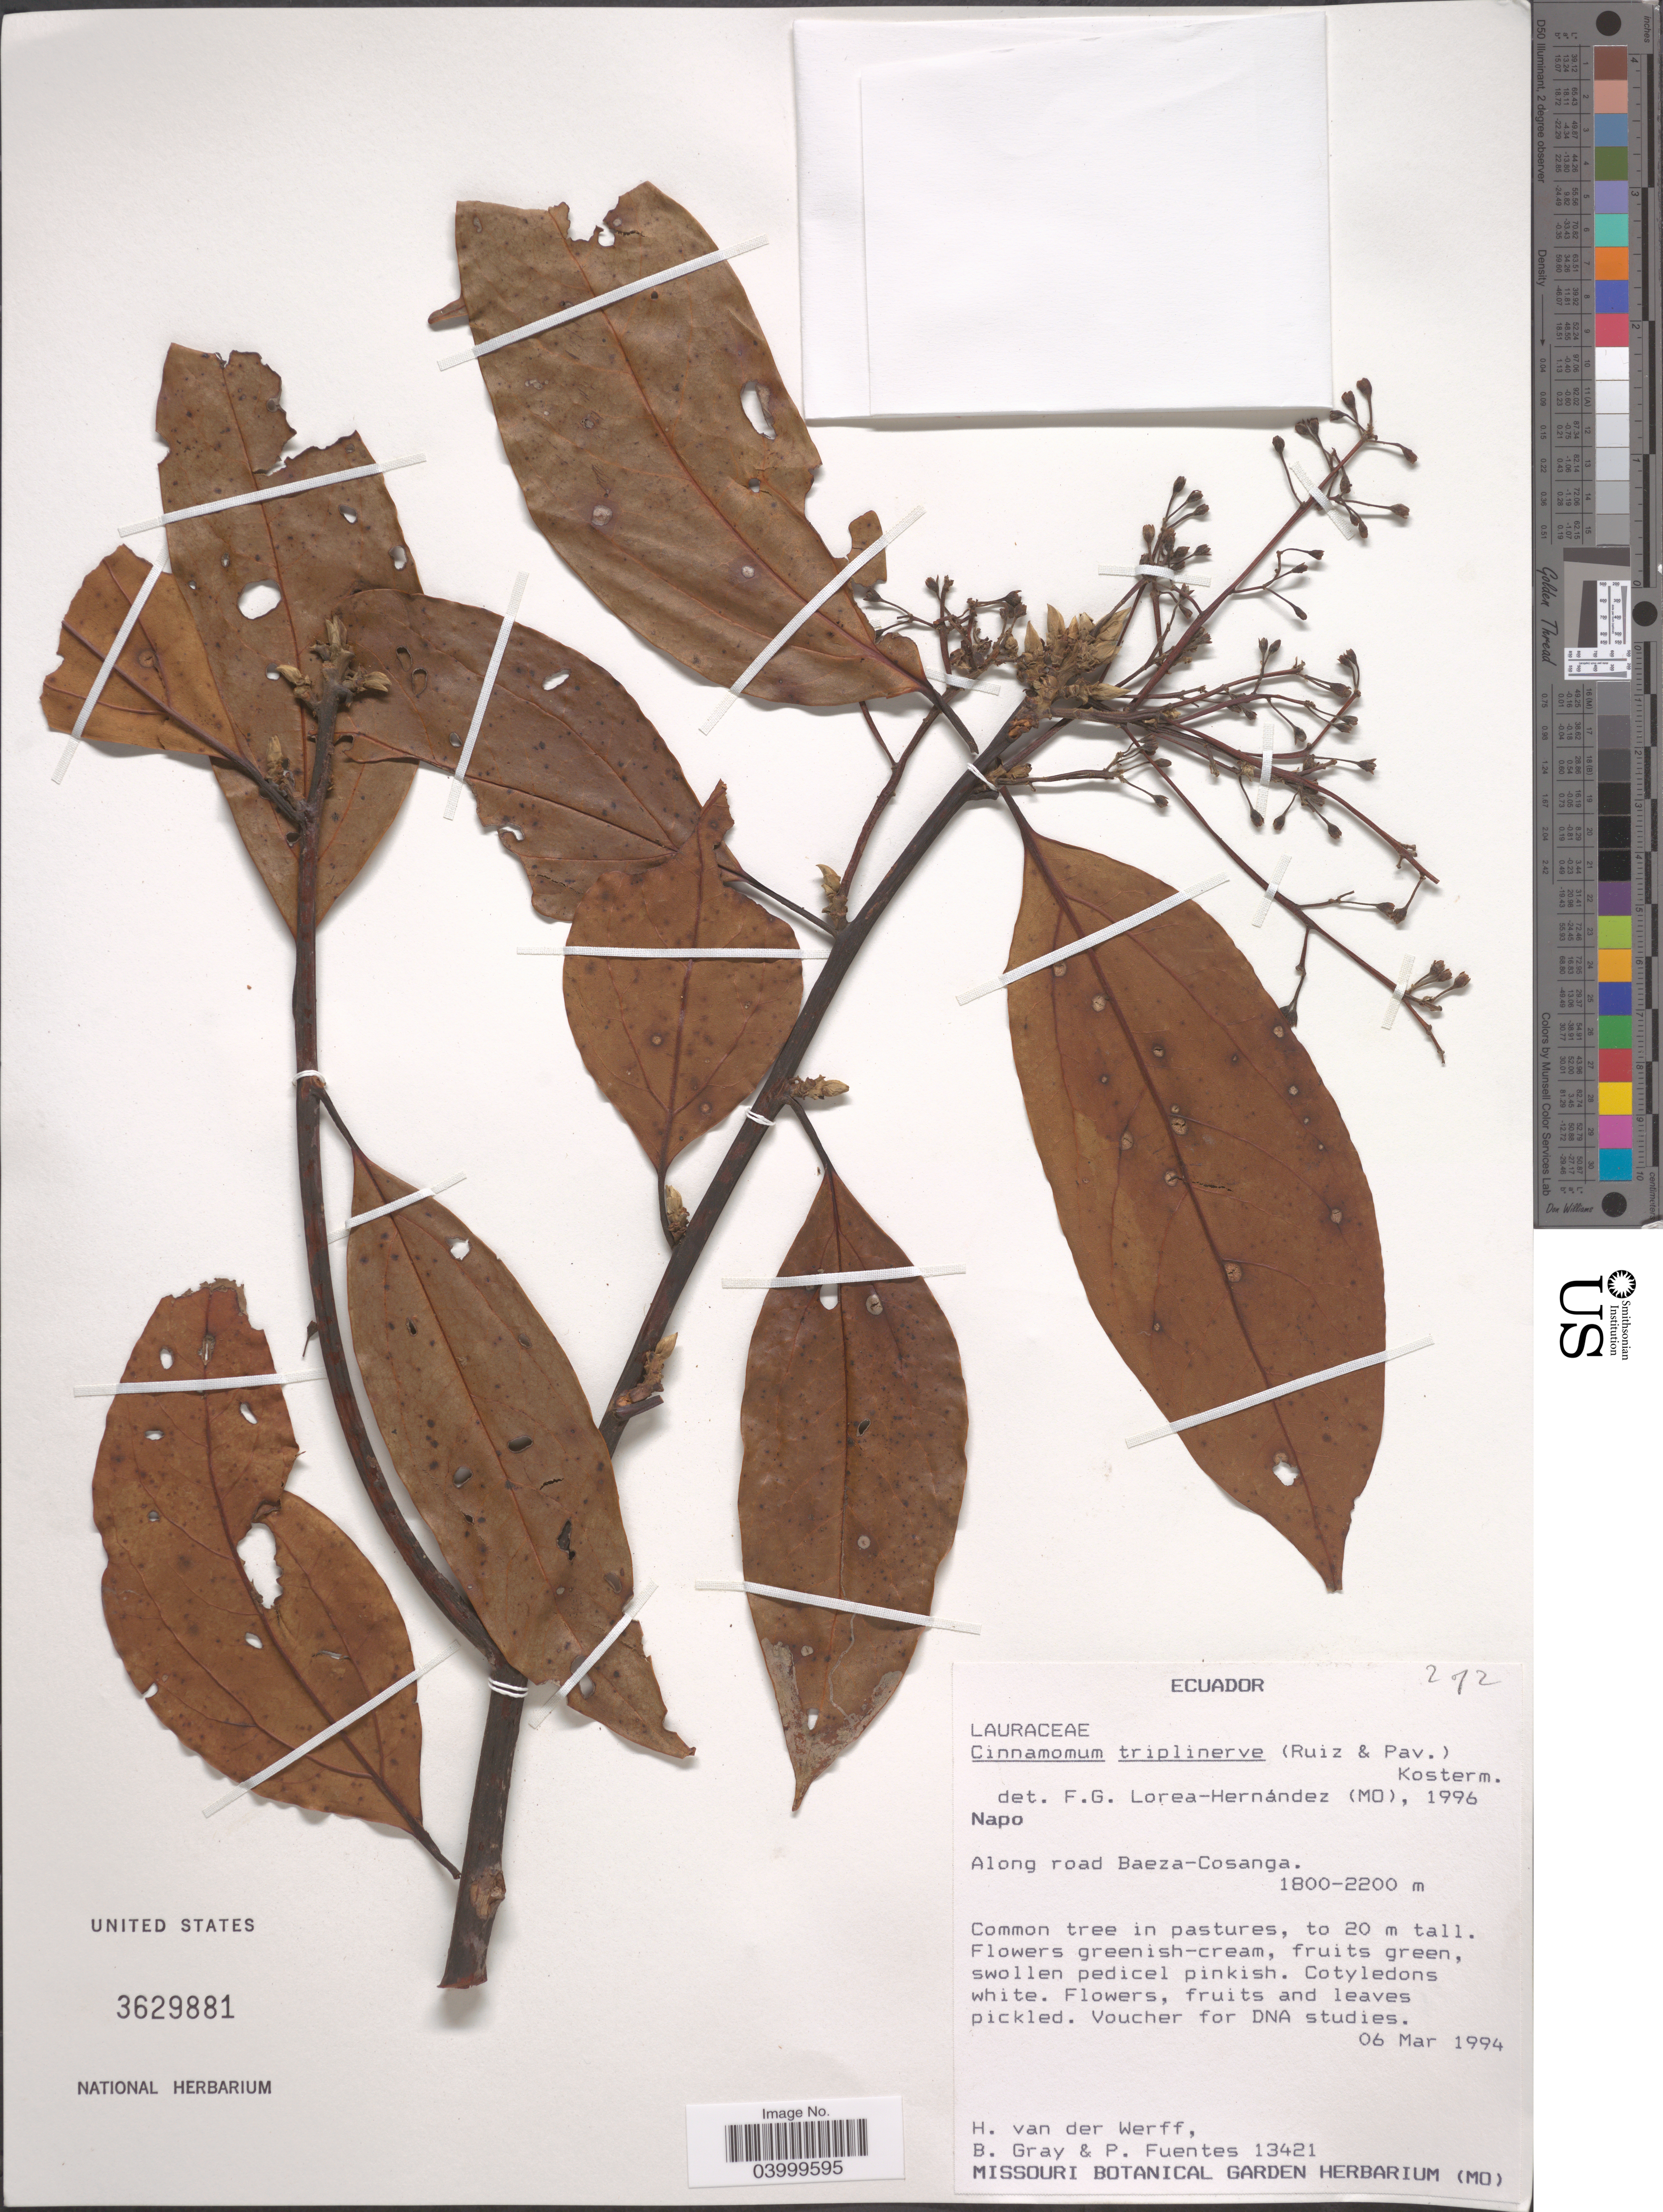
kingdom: Plantae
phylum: Tracheophyta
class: Magnoliopsida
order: Laurales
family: Lauraceae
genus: Cinnamomum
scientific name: Cinnamomum triplinerve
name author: (Ruiz & Pav.) Kosterm.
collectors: H. van der Werff, B. Gray & P. Fuentes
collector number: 13421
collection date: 1994-03-06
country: Ecuador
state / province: Napo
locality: Along road Baeza-Cosanga.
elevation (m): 1800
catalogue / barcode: US 3629881